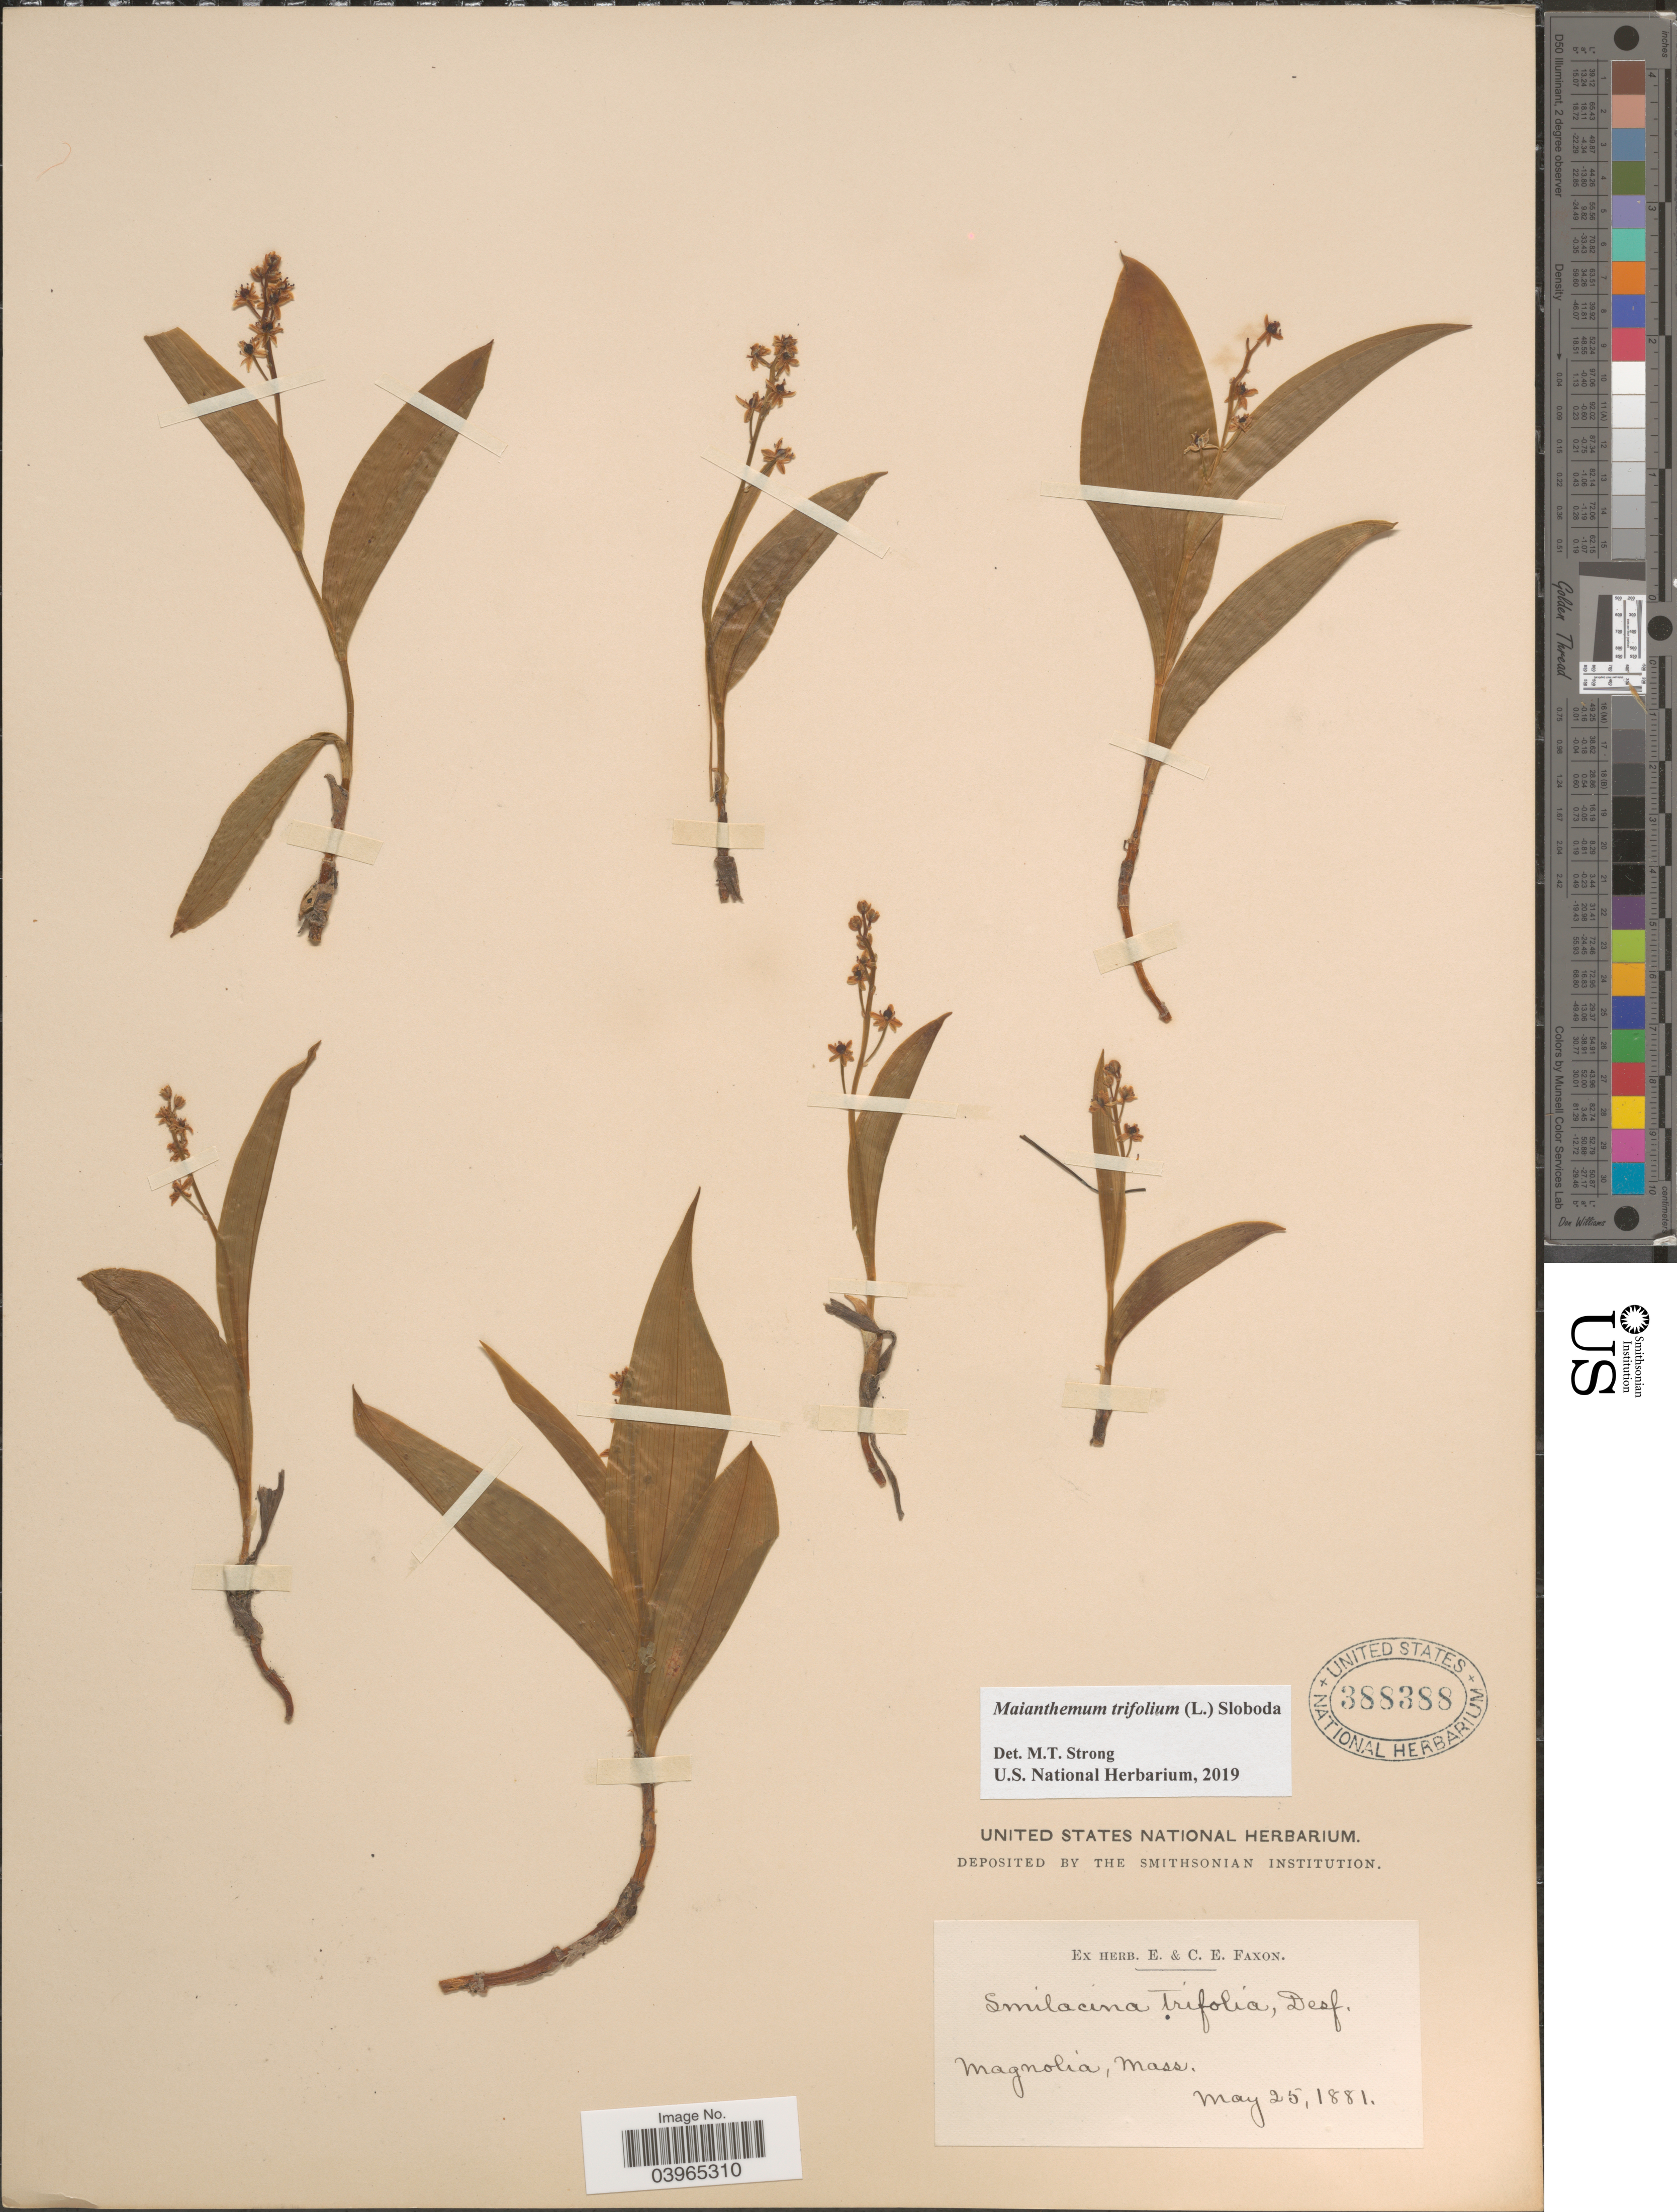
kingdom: Plantae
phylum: Tracheophyta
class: Liliopsida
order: Asparagales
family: Asparagaceae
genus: Maianthemum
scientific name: Maianthemum trifolium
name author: (L.) Sloboda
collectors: ex herb. E. & C.E. Faxon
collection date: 1881-05-25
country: United States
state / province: Massachusetts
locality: Magnolia.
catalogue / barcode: US 388388